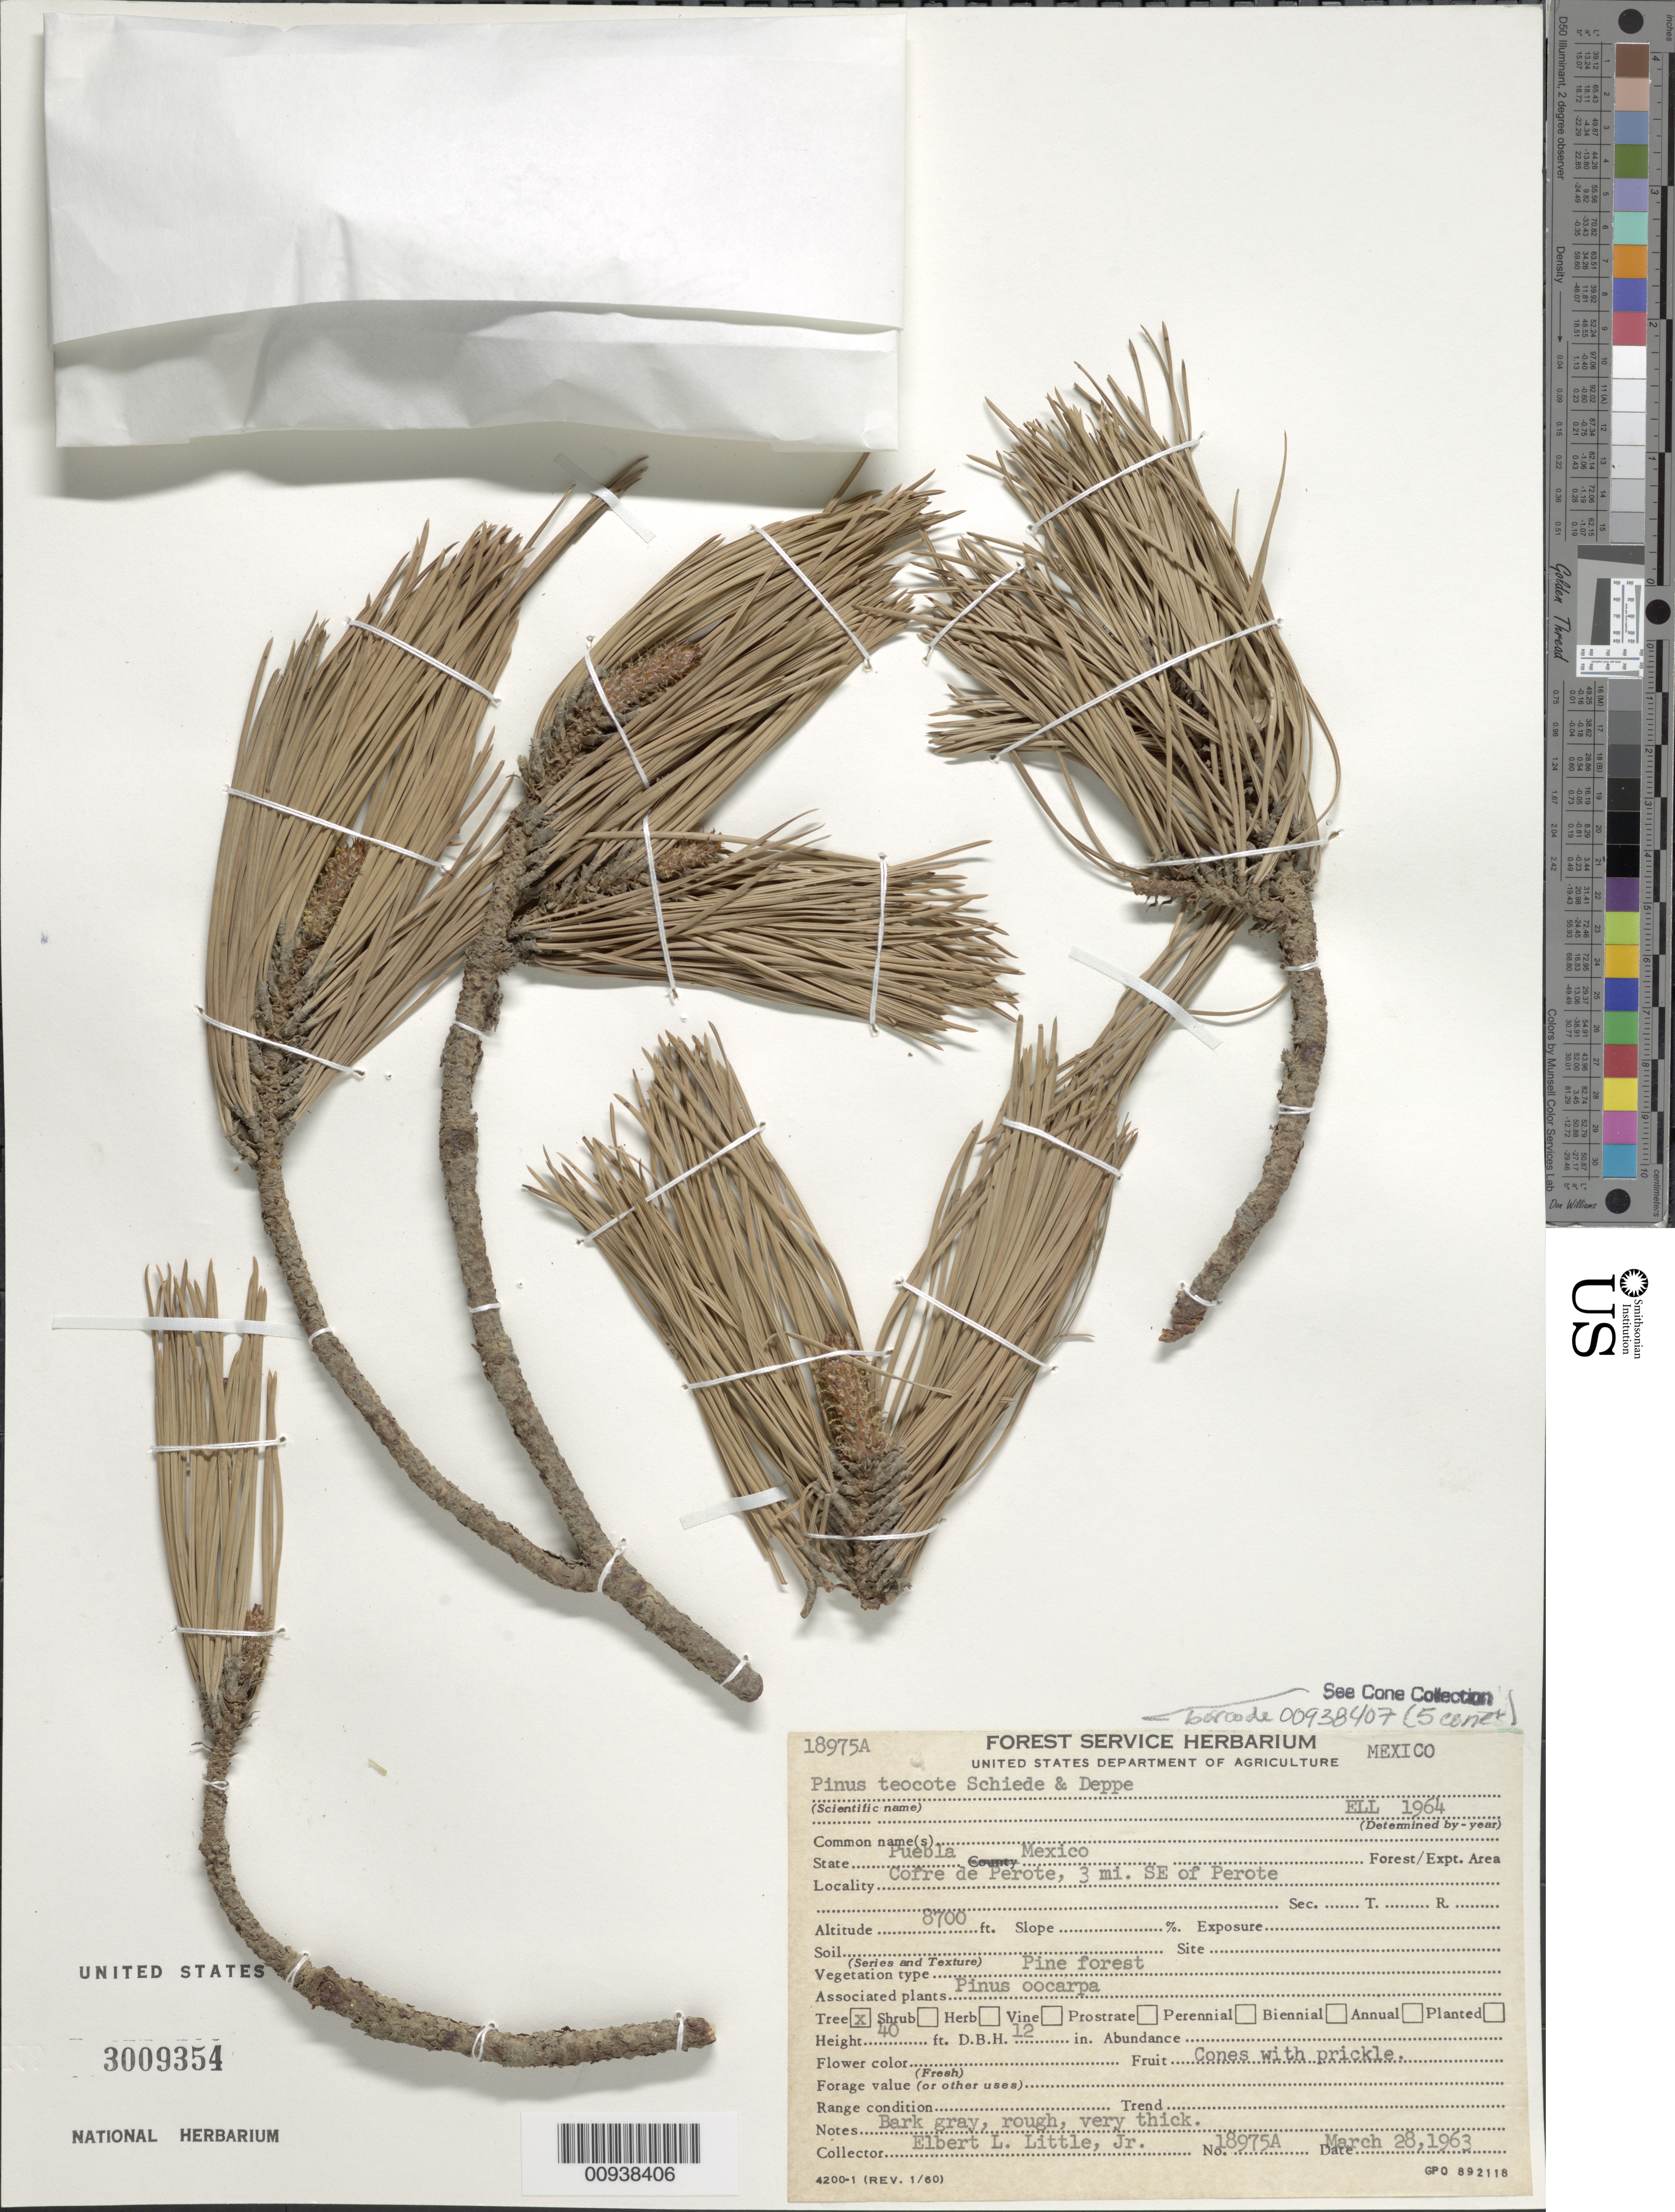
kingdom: Plantae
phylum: Tracheophyta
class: Pinopsida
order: Pinales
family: Pinaceae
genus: Pinus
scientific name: Pinus teocote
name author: Schltdl. & Cham.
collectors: E. L. Little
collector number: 18975 A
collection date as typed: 28 Mar 1963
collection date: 1963-03-28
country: Mexico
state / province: Puebla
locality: Cofre de Perote, 3 mi. SE of Perote.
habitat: Pine forest. Associated plants Pinus oocarpa.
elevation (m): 2652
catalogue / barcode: US 3009354